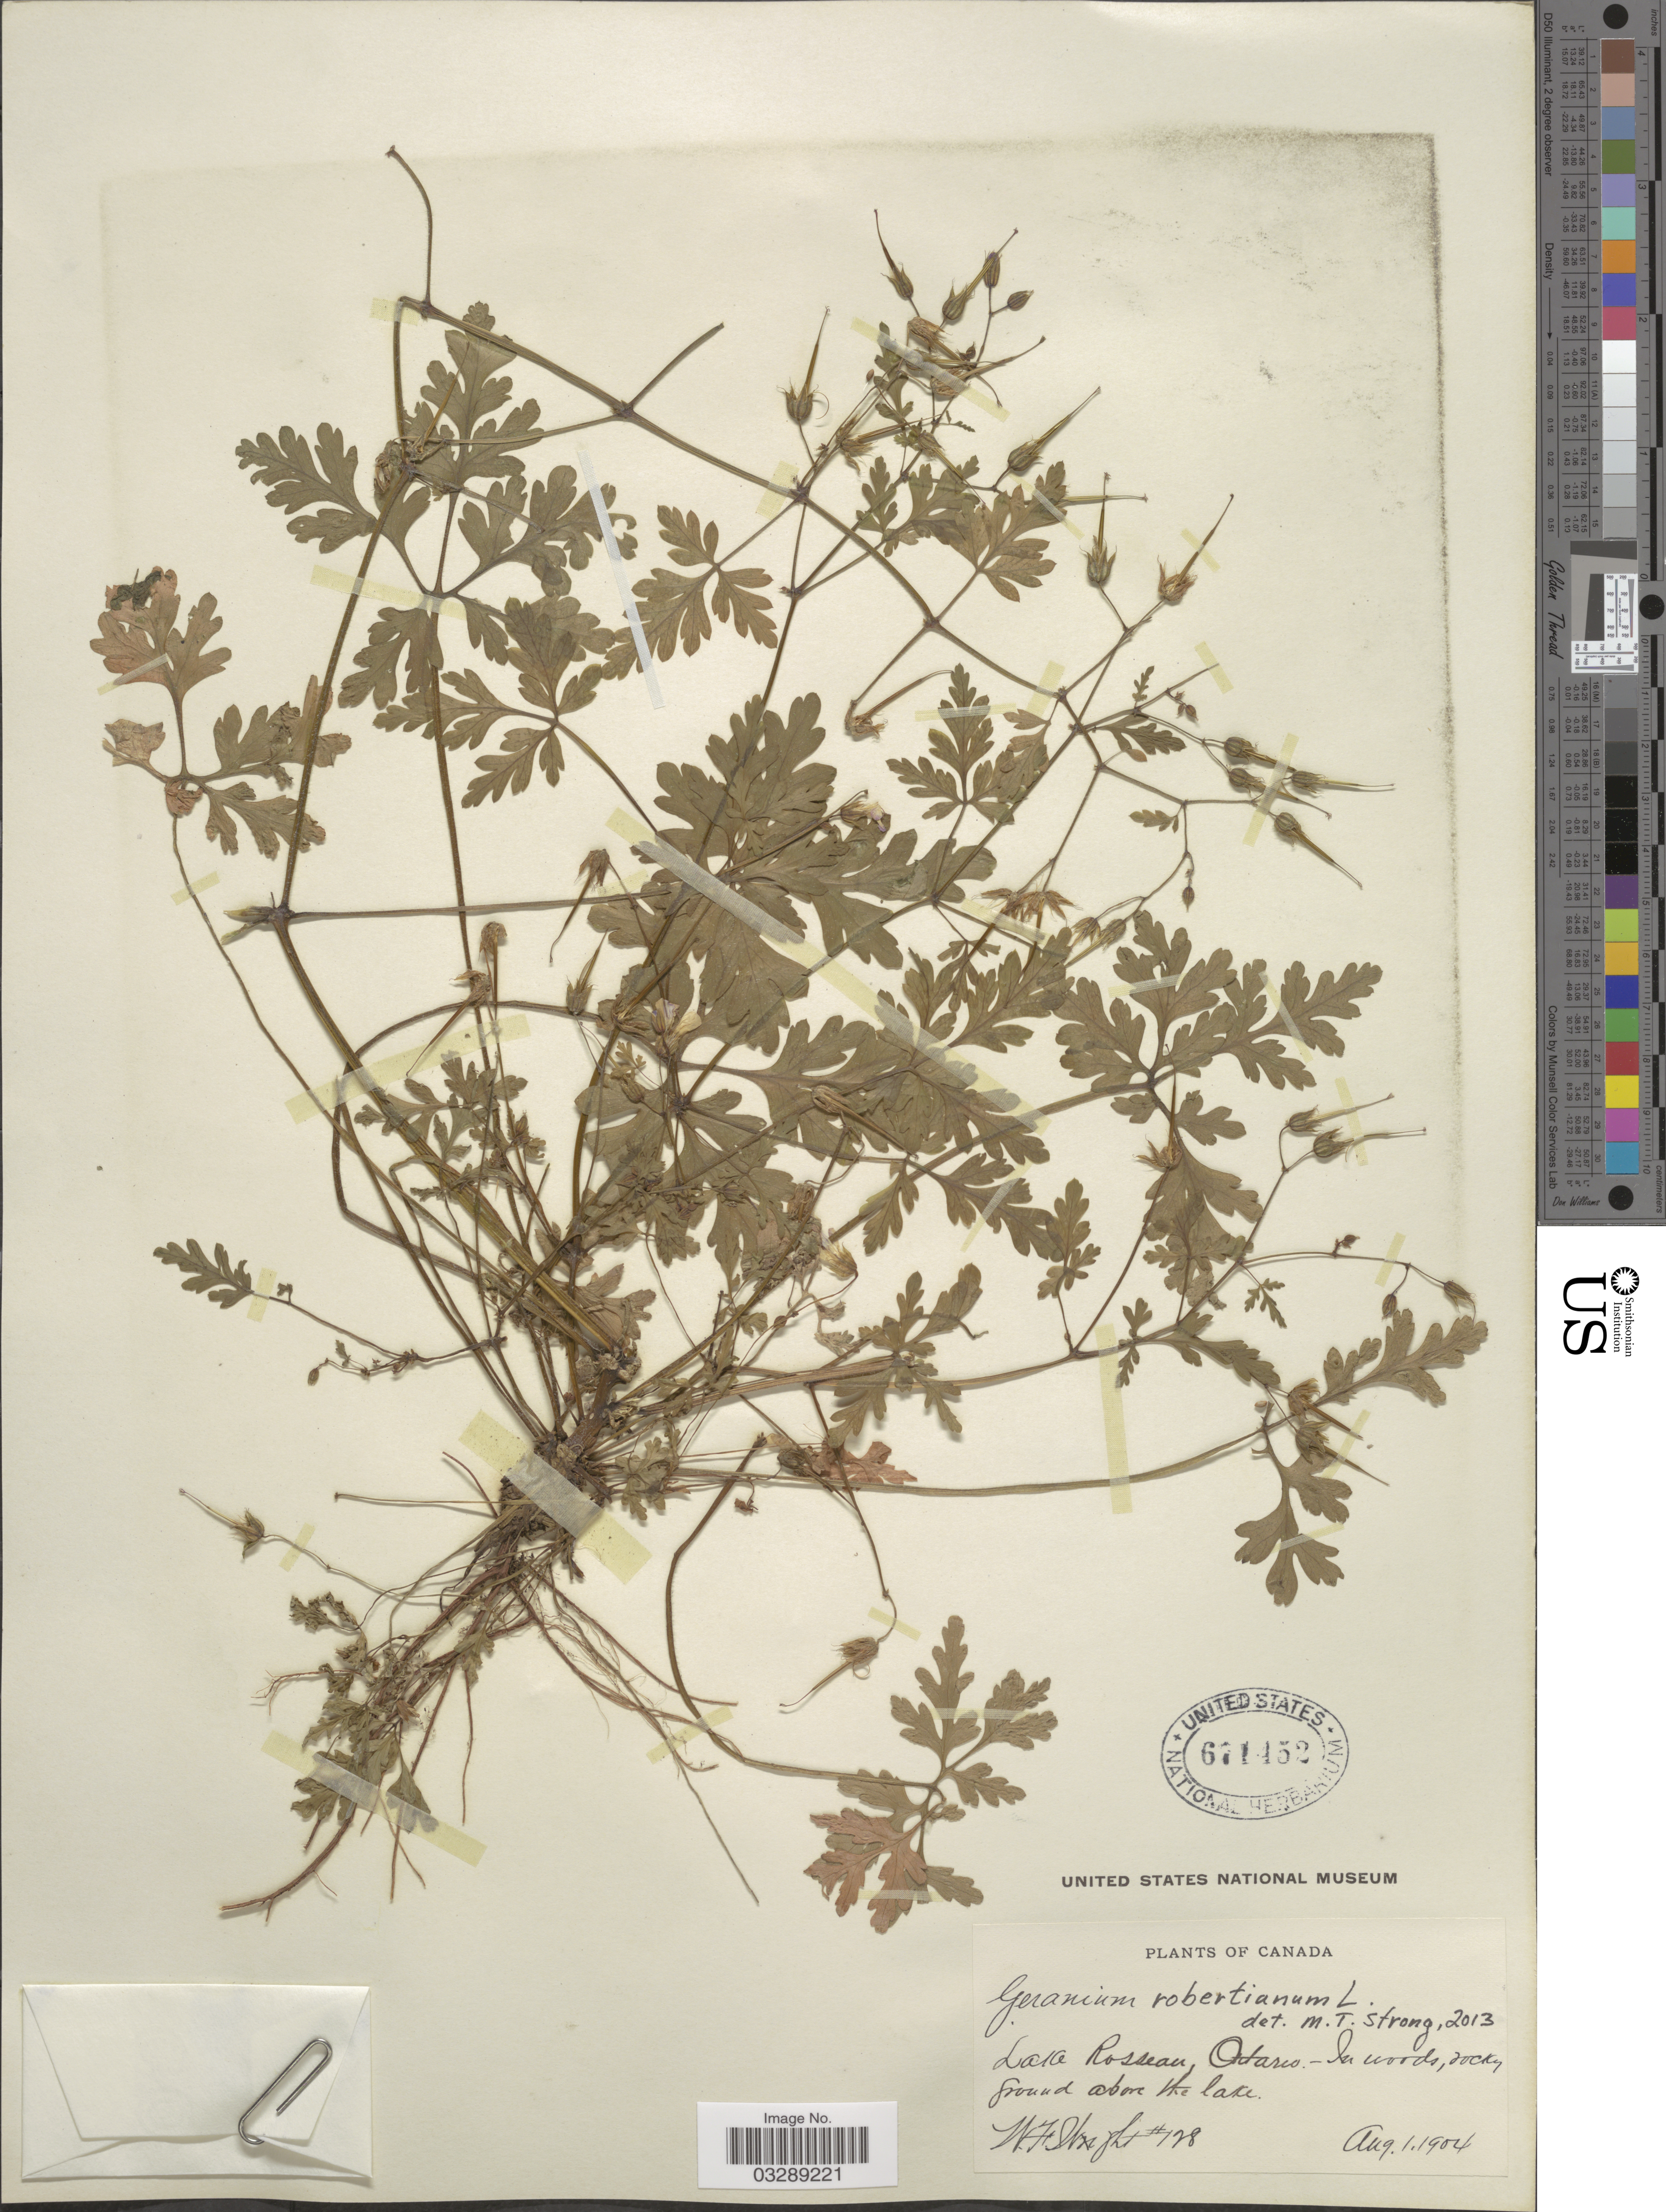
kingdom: Plantae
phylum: Tracheophyta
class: Magnoliopsida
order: Geraniales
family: Geraniaceae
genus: Geranium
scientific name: Geranium robertianum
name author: L.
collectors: W. F. Wright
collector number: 128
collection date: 1904-08-01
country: Canada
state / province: Ontario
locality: Lake Rosseau.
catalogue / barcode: US 671452